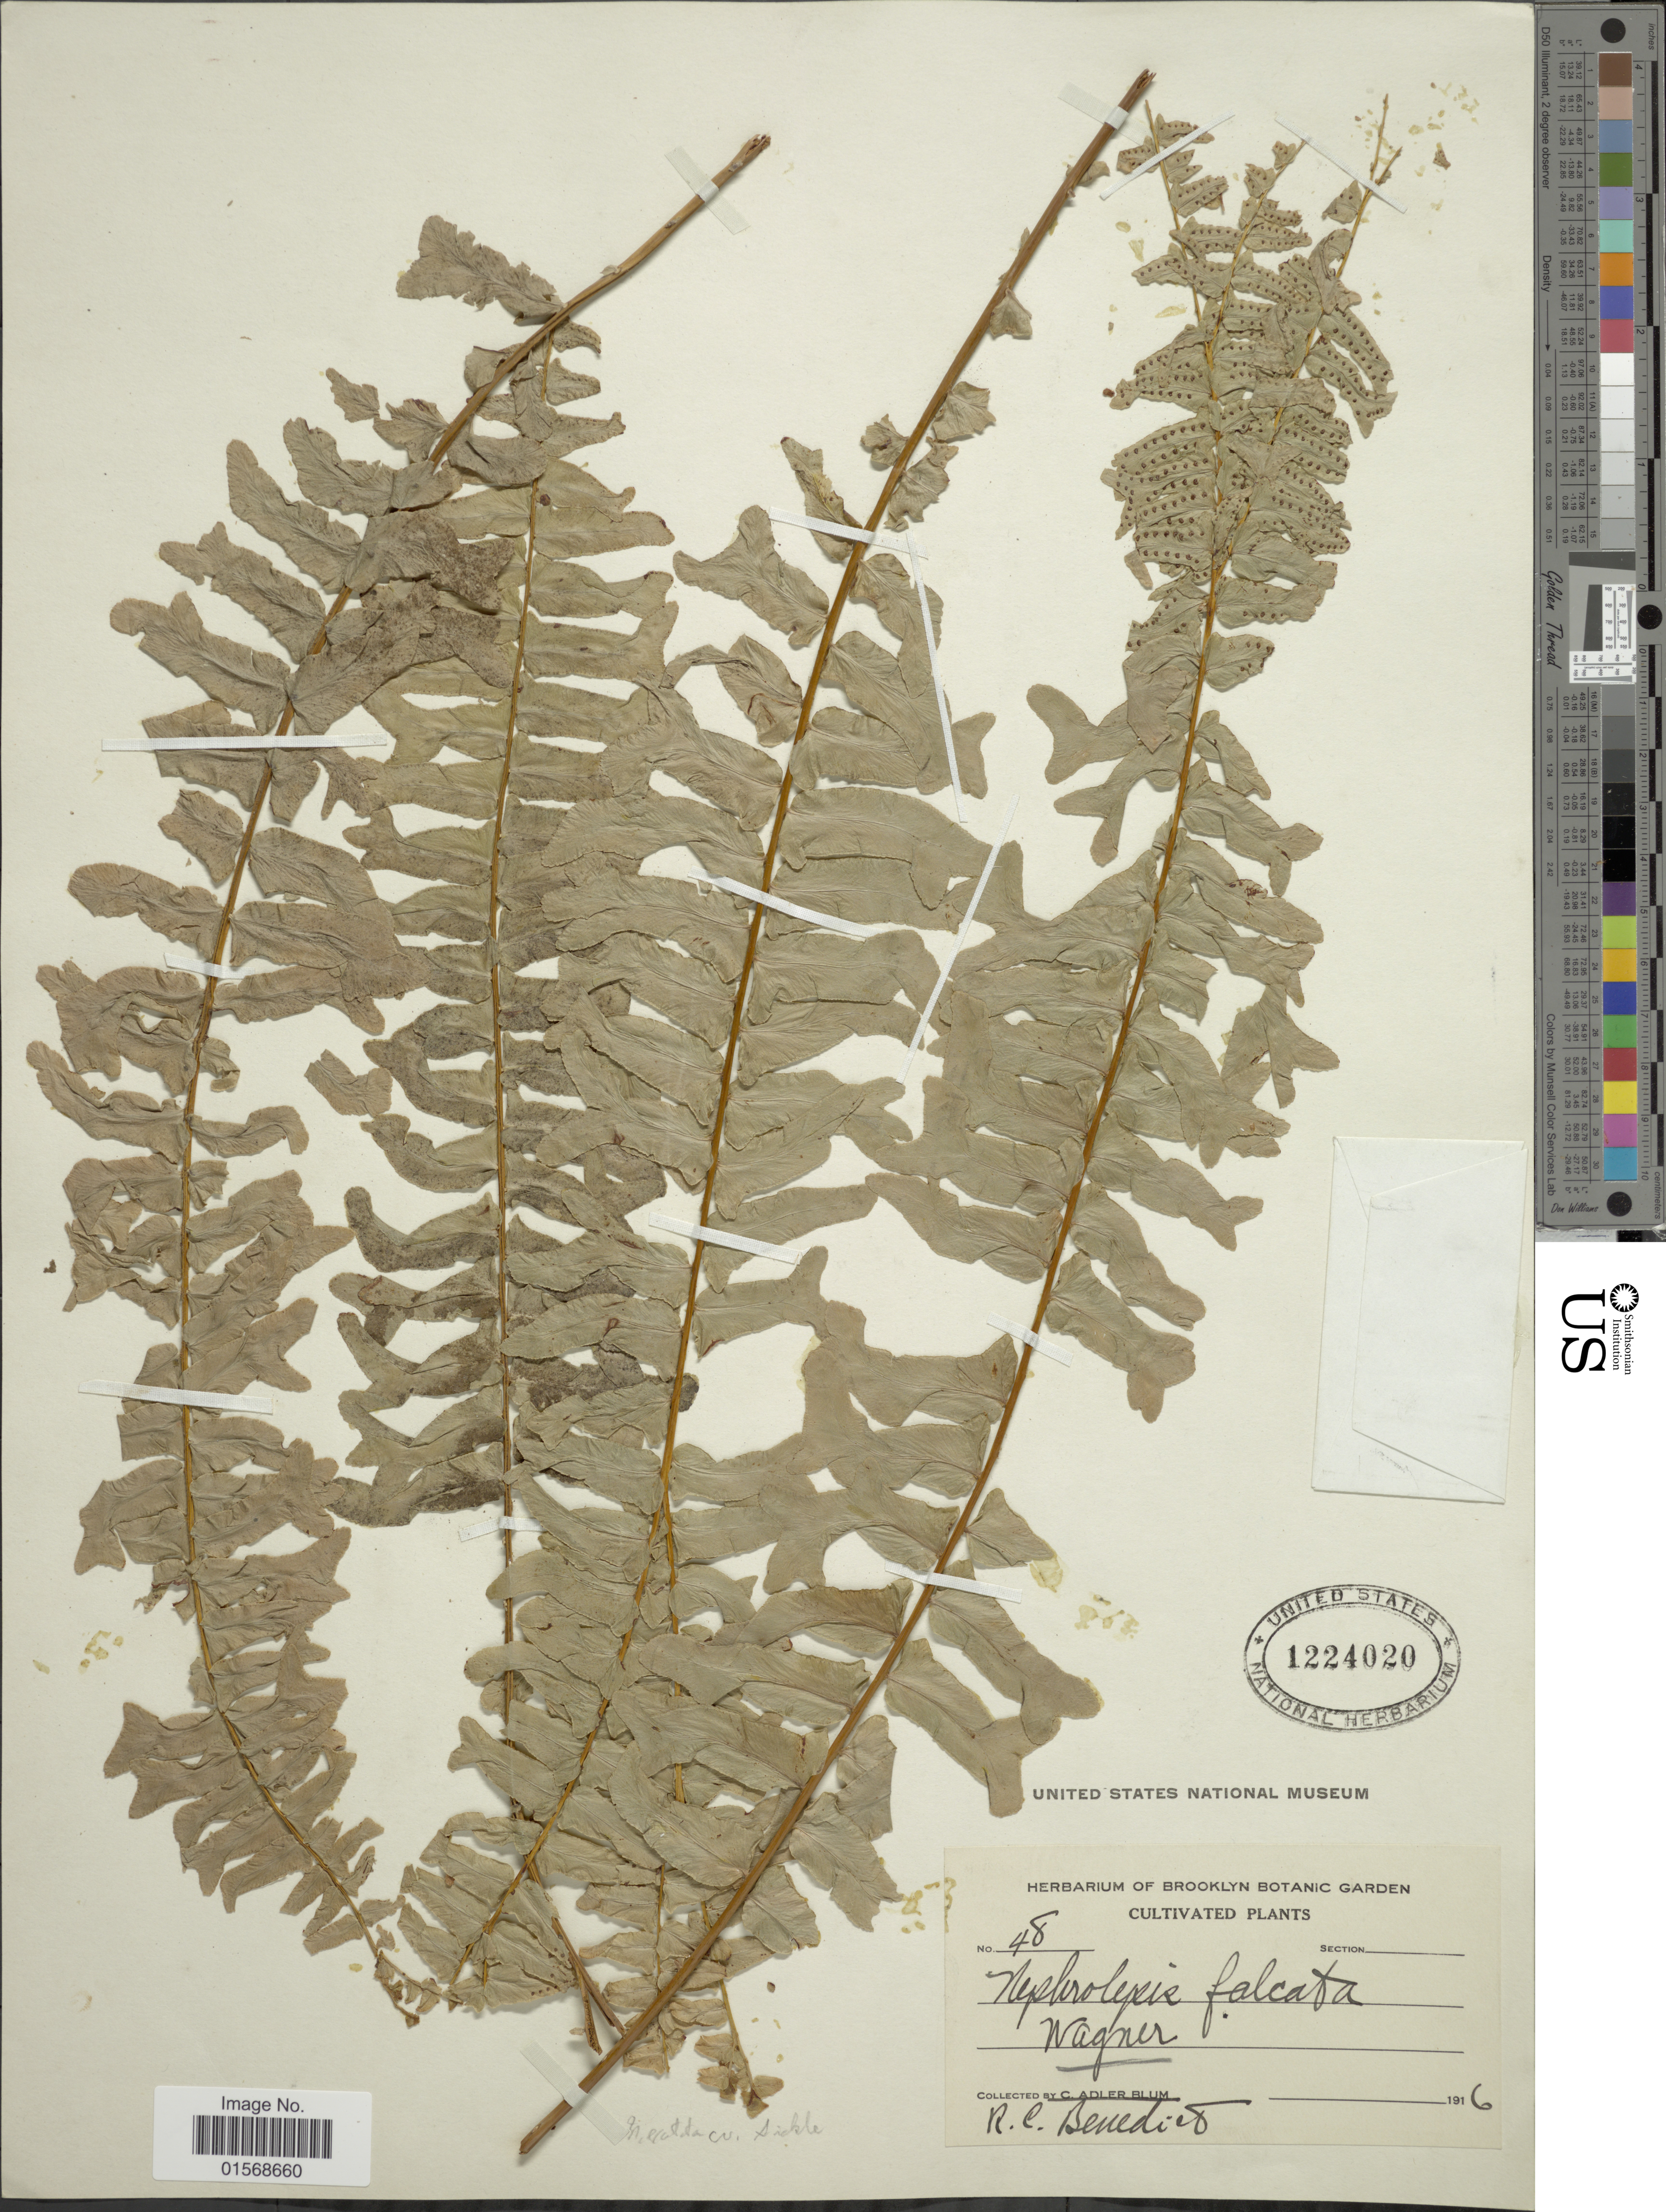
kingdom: Plantae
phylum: Tracheophyta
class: Polypodiopsida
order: Polypodiales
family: Nephrolepidaceae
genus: Nephrolepis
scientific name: Nephrolepis 'Sickle'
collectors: R. C. Benedict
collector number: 48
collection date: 1916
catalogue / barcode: US 1224020